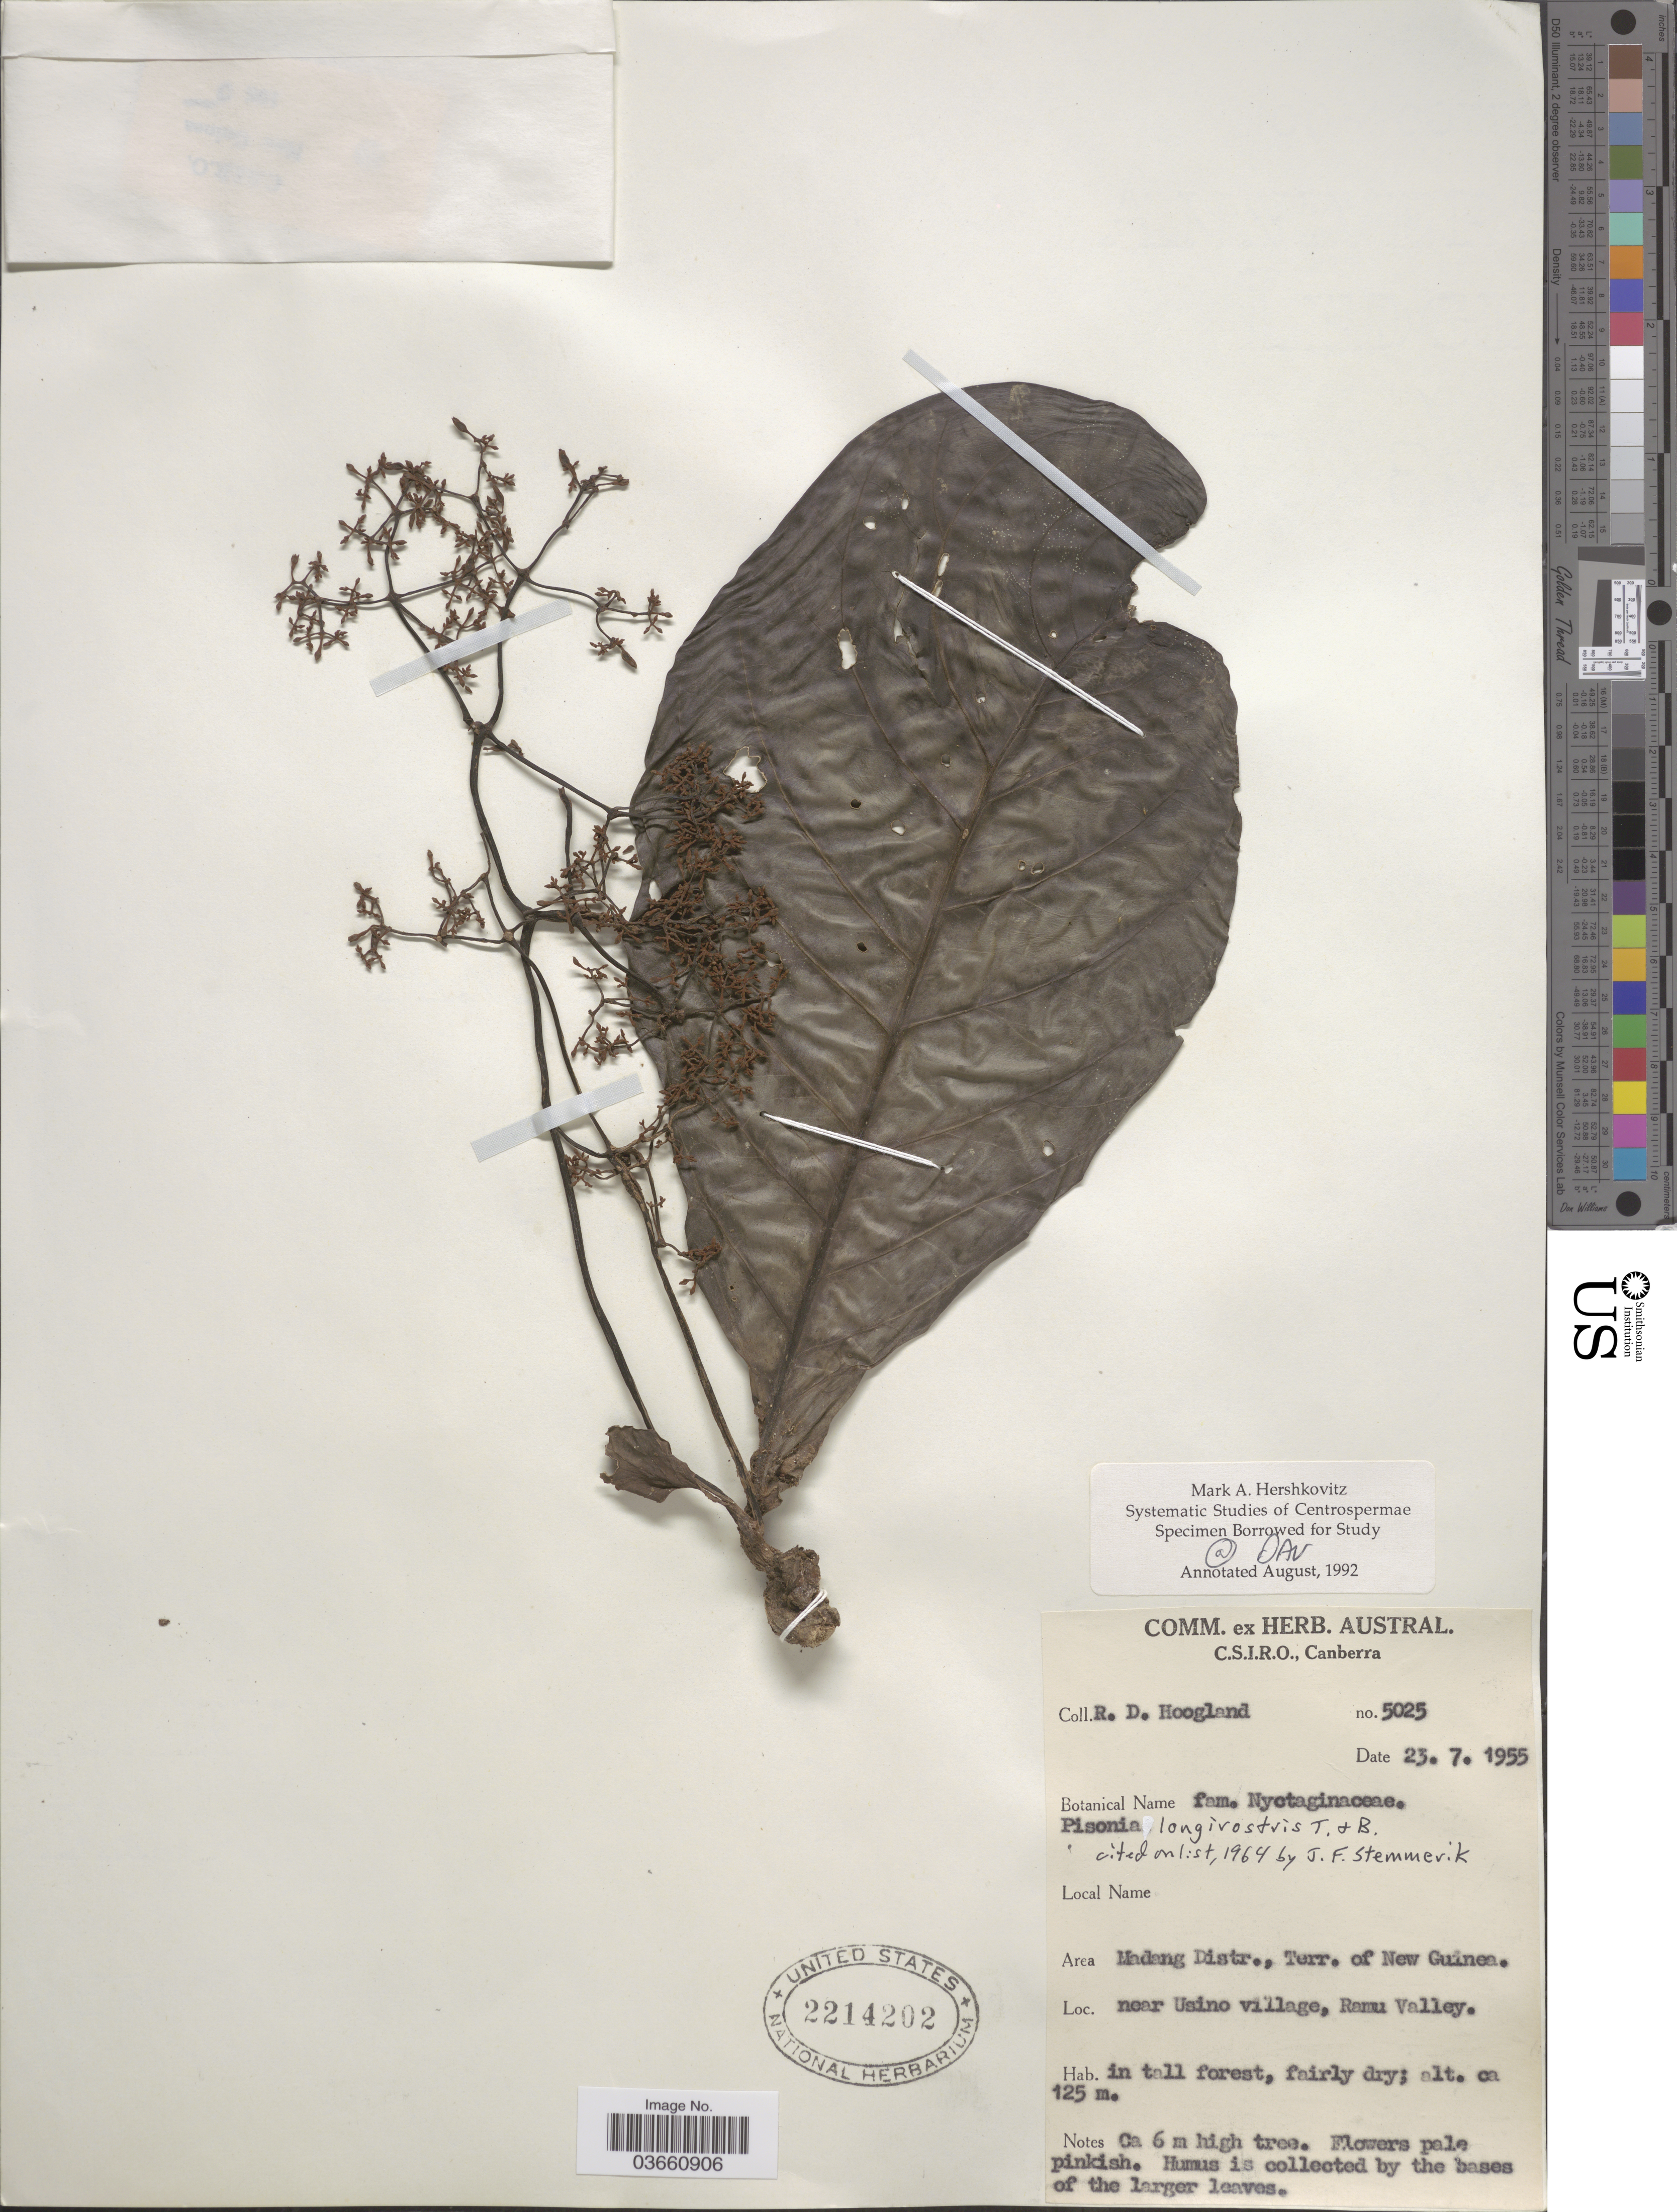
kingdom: Plantae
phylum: Tracheophyta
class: Magnoliopsida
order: Caryophyllales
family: Nyctaginaceae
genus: Ceodes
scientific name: Ceodes longirostris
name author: (Teijsm. & Binn.) Merr. & L.M. Perry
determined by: Wagner, W. L., (BOT), Smithsonian Institution - National Museum of Natural History (UNITED STATES)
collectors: R. D. Hoogland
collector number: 5025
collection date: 1955-07-23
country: Papua New Guinea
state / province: Madang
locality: Area Madang Distr., Terr. of New Guinea. Near Usino village, Ramu Valley.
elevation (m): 125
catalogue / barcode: US 2214202